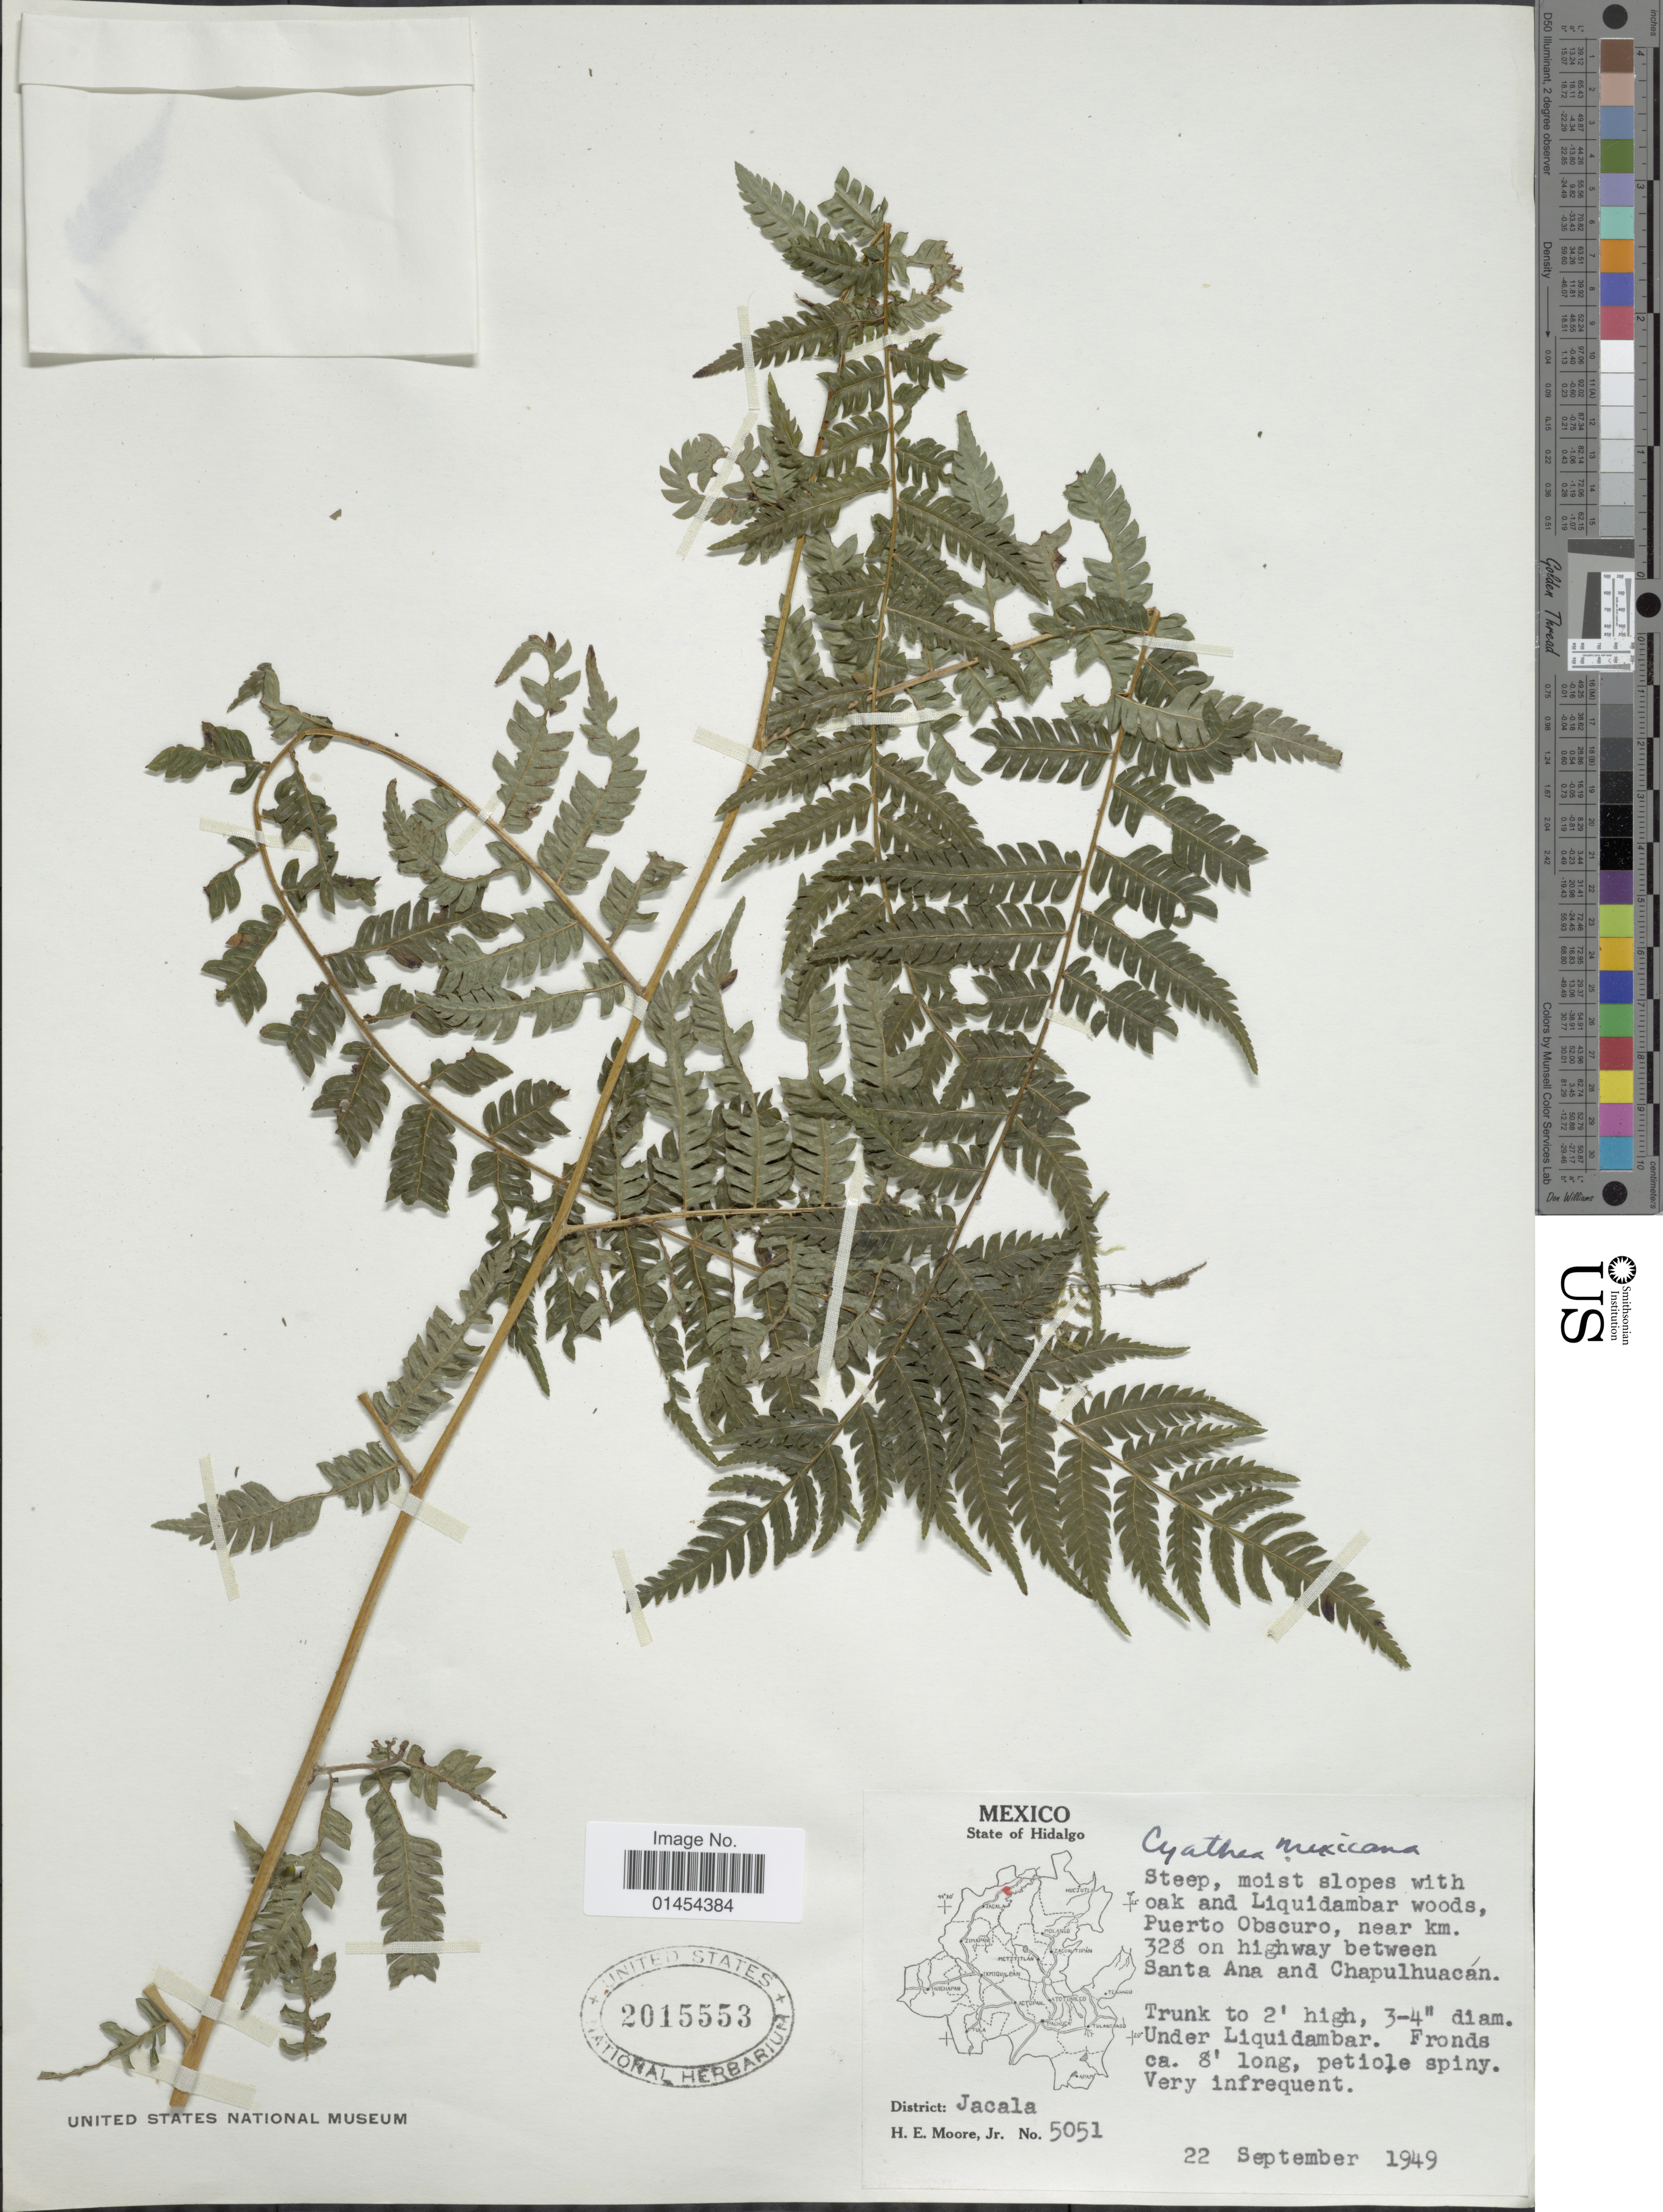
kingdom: Plantae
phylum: Tracheophyta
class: Polypodiopsida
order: Cyatheales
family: Cyatheaceae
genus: Alsophila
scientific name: Alsophila firma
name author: (Baker) D.S. Conant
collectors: H. Moore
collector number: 5051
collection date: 1949-09-22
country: Mexico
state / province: Hidalgo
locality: Steep, moist slopes with oak and Liquidambar woods, Puerto Obscuro, near km. 328 on highway between Santa Ana and Chapulhuacán. District: Jalaca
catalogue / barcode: US 2015553